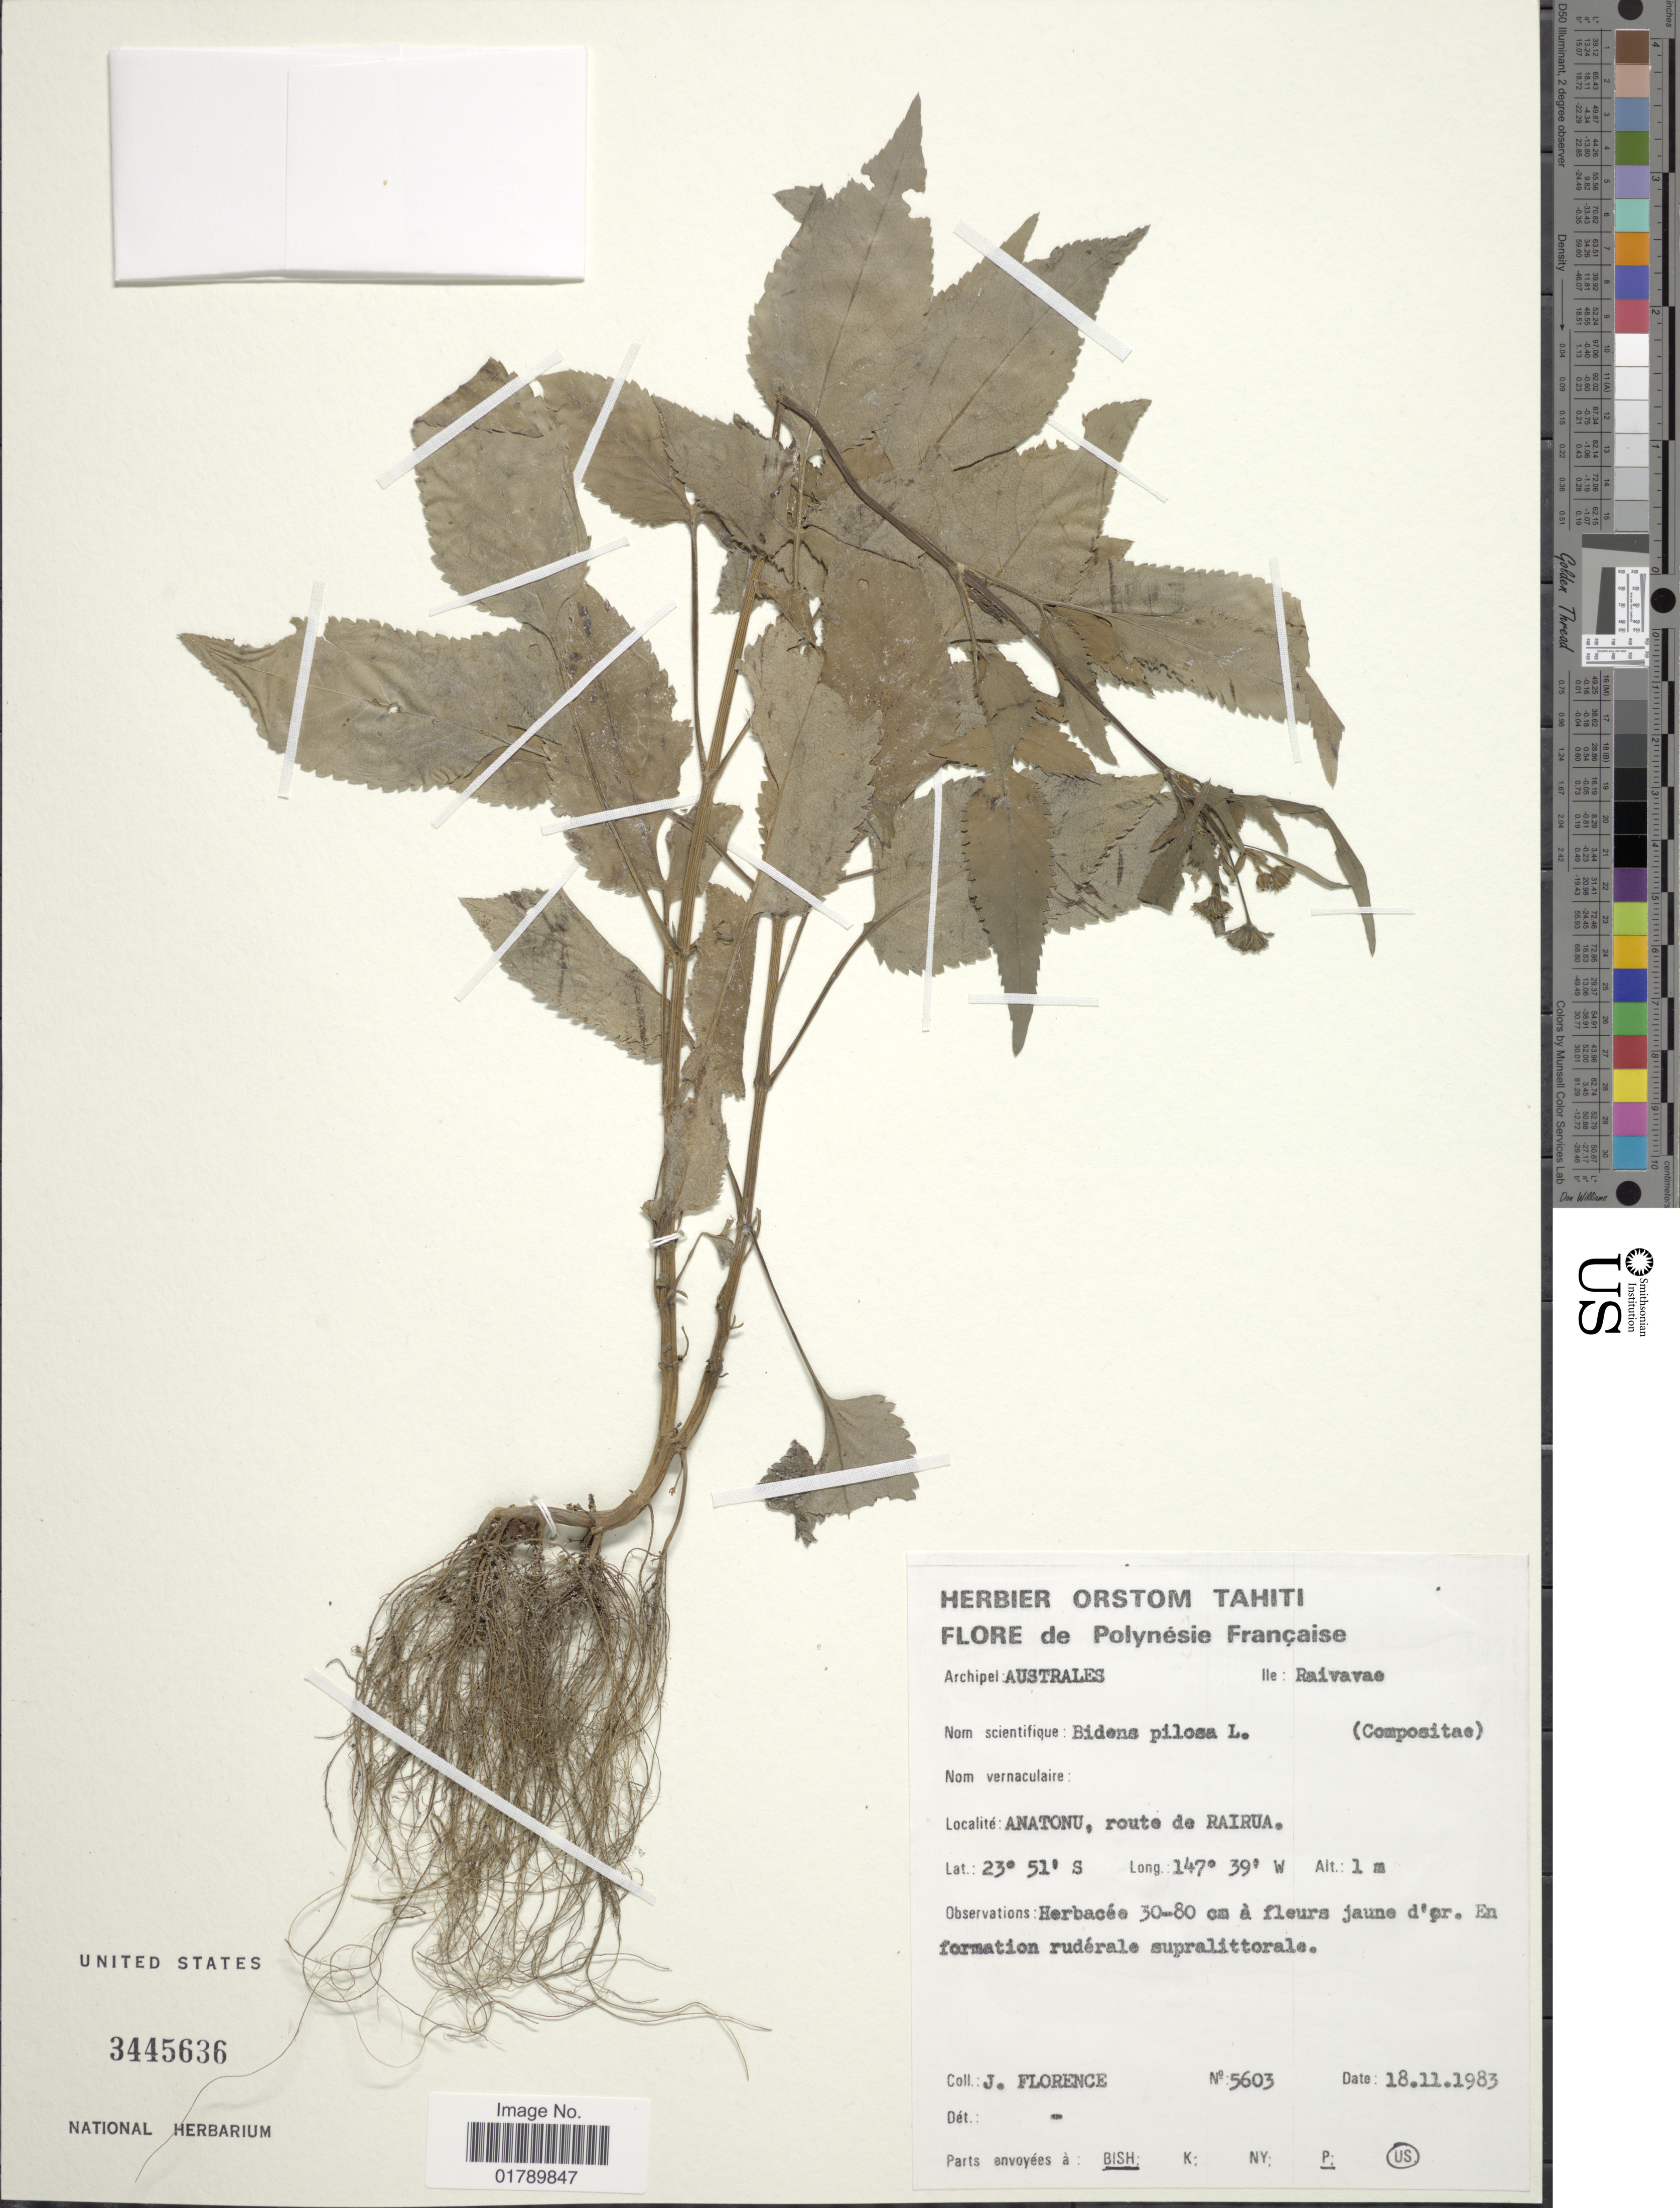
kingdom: Plantae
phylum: Tracheophyta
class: Magnoliopsida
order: Asterales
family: Asteraceae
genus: Bidens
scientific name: Bidens pilosa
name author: L.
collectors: J. Florence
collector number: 5603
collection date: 1983-11-18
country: French Polynesia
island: Raivavae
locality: Archipel: Australes. Ile: Raivavae. Anatonu, route de Rairua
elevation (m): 1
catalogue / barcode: US 3445636